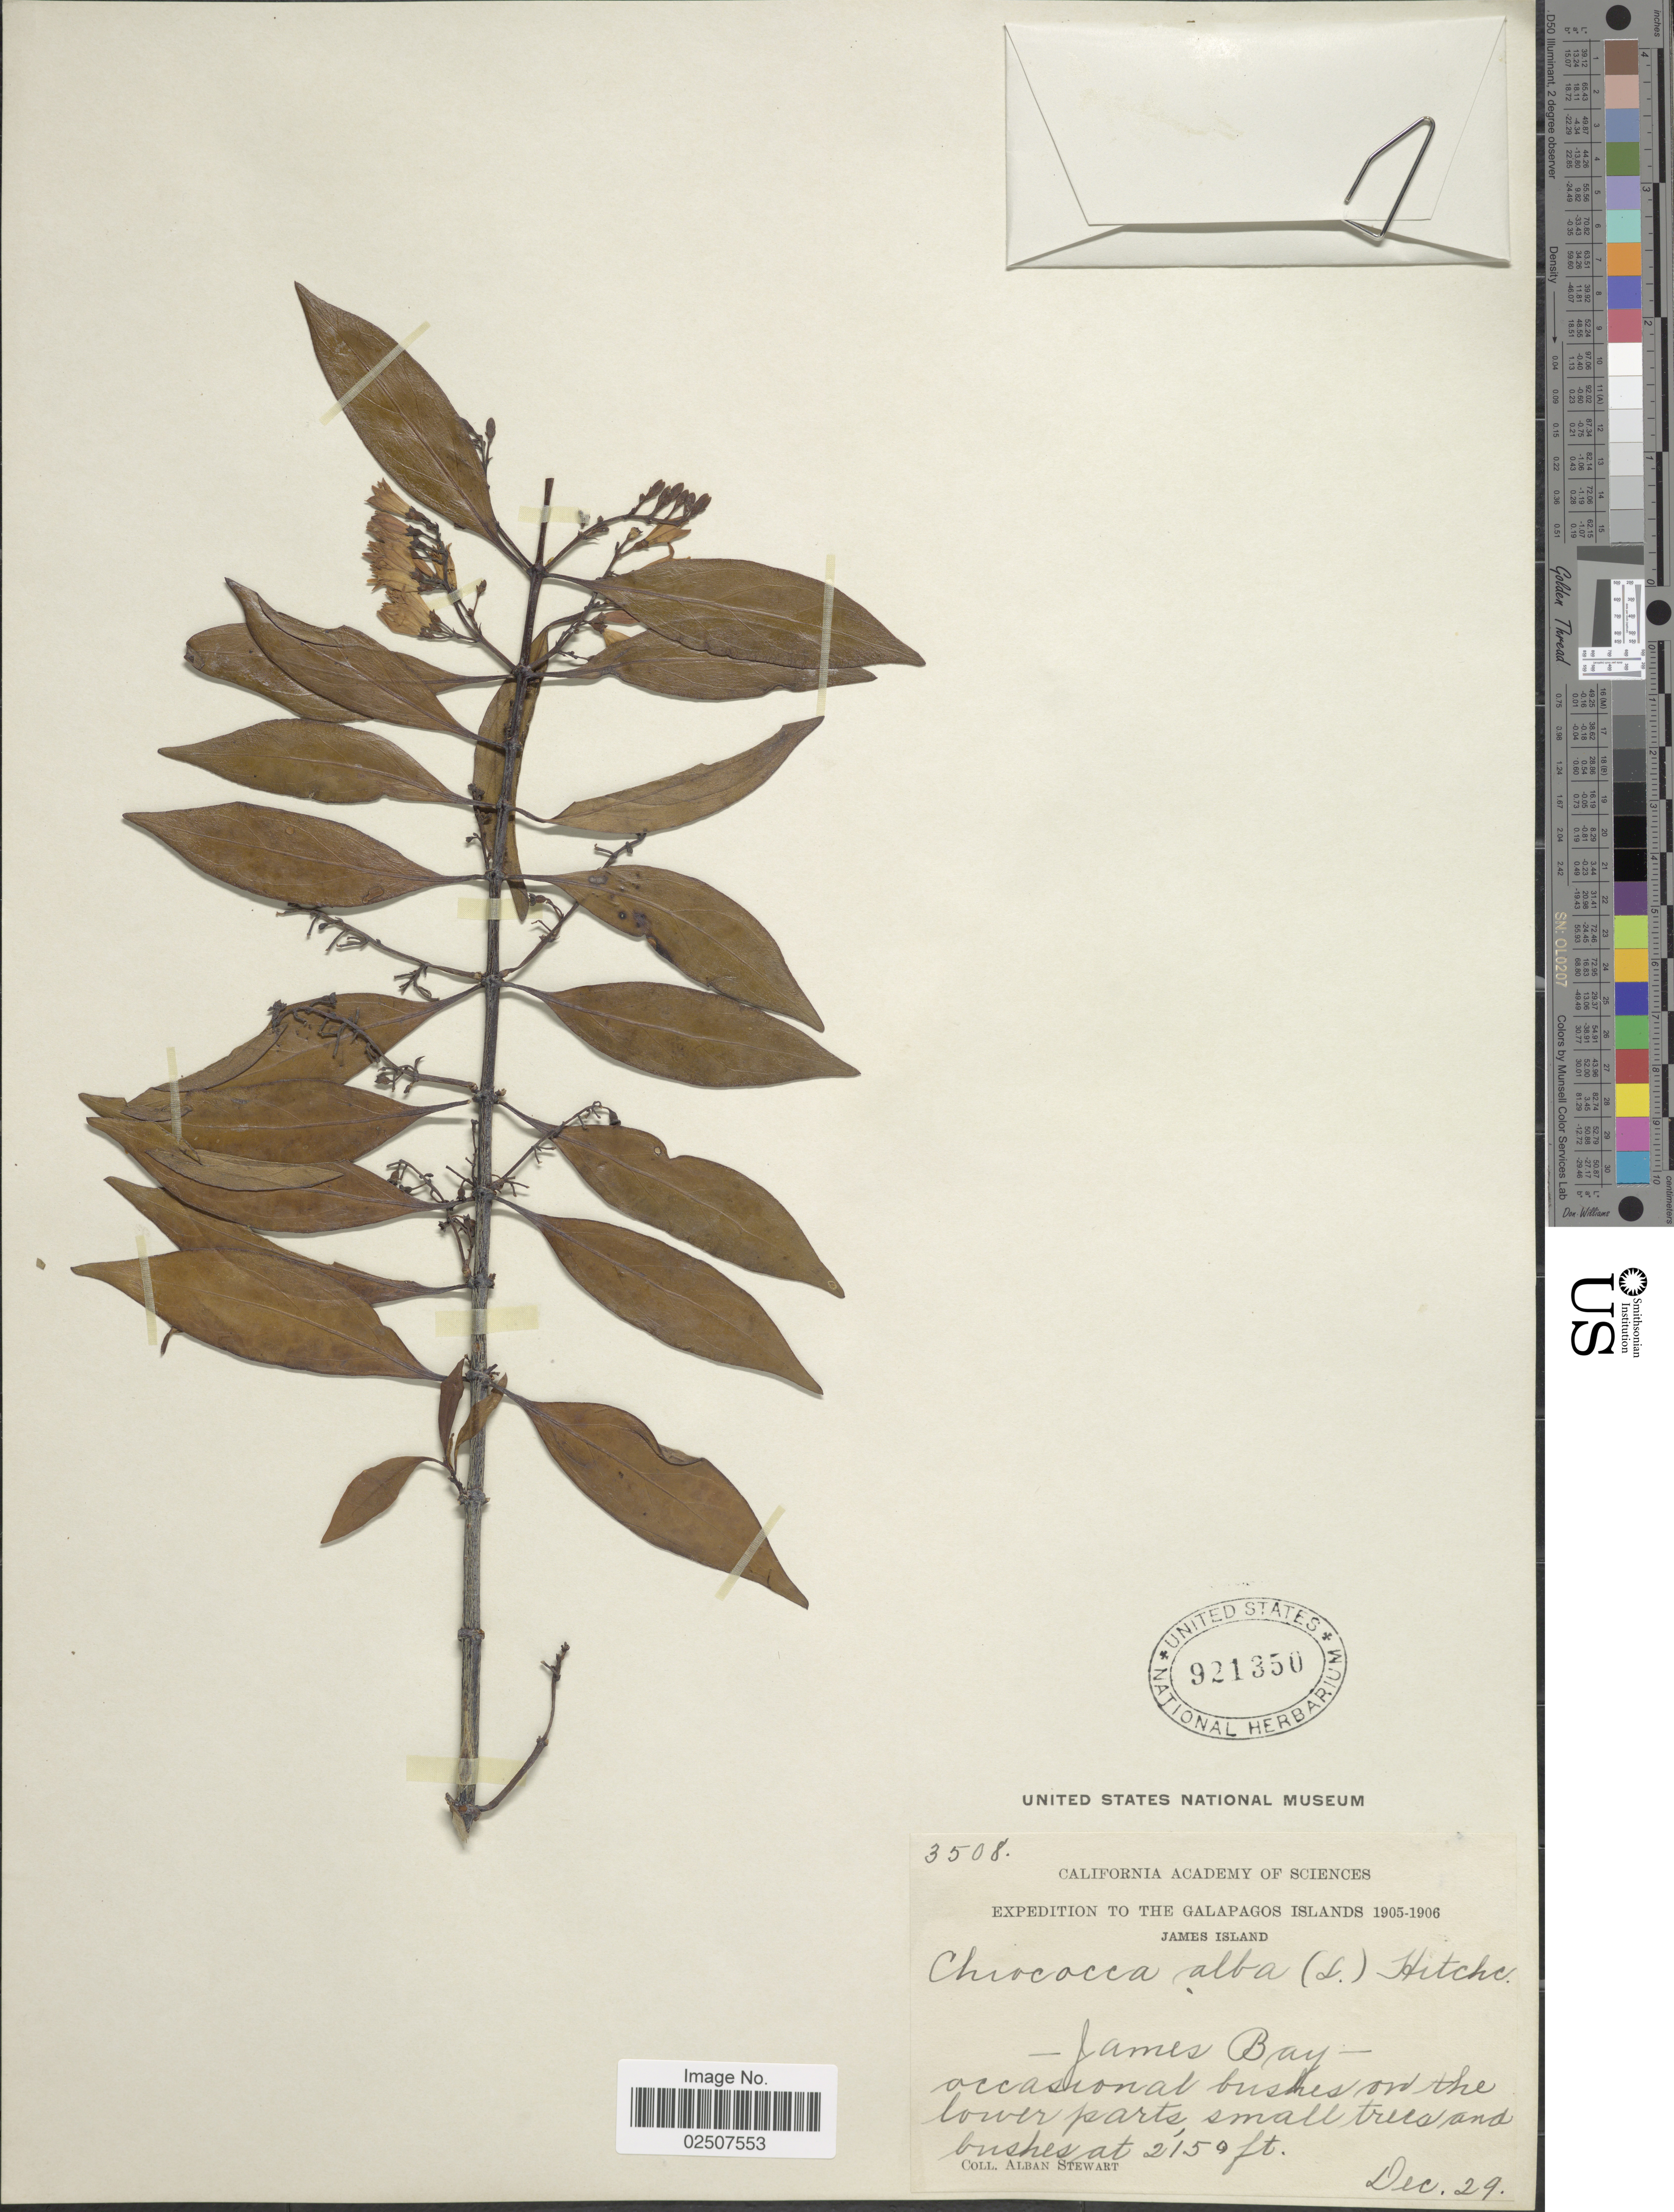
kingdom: Plantae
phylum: Tracheophyta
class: Magnoliopsida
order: Gentianales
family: Rubiaceae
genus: Chiococca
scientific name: Chiococca alba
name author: (L.) Hitchc.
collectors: A. Stewart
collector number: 3508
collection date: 1905-12-29/1906-12-29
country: Ecuador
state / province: Colón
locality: Galapagos Islands. James Island. James Bay.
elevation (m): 655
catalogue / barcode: US 921350